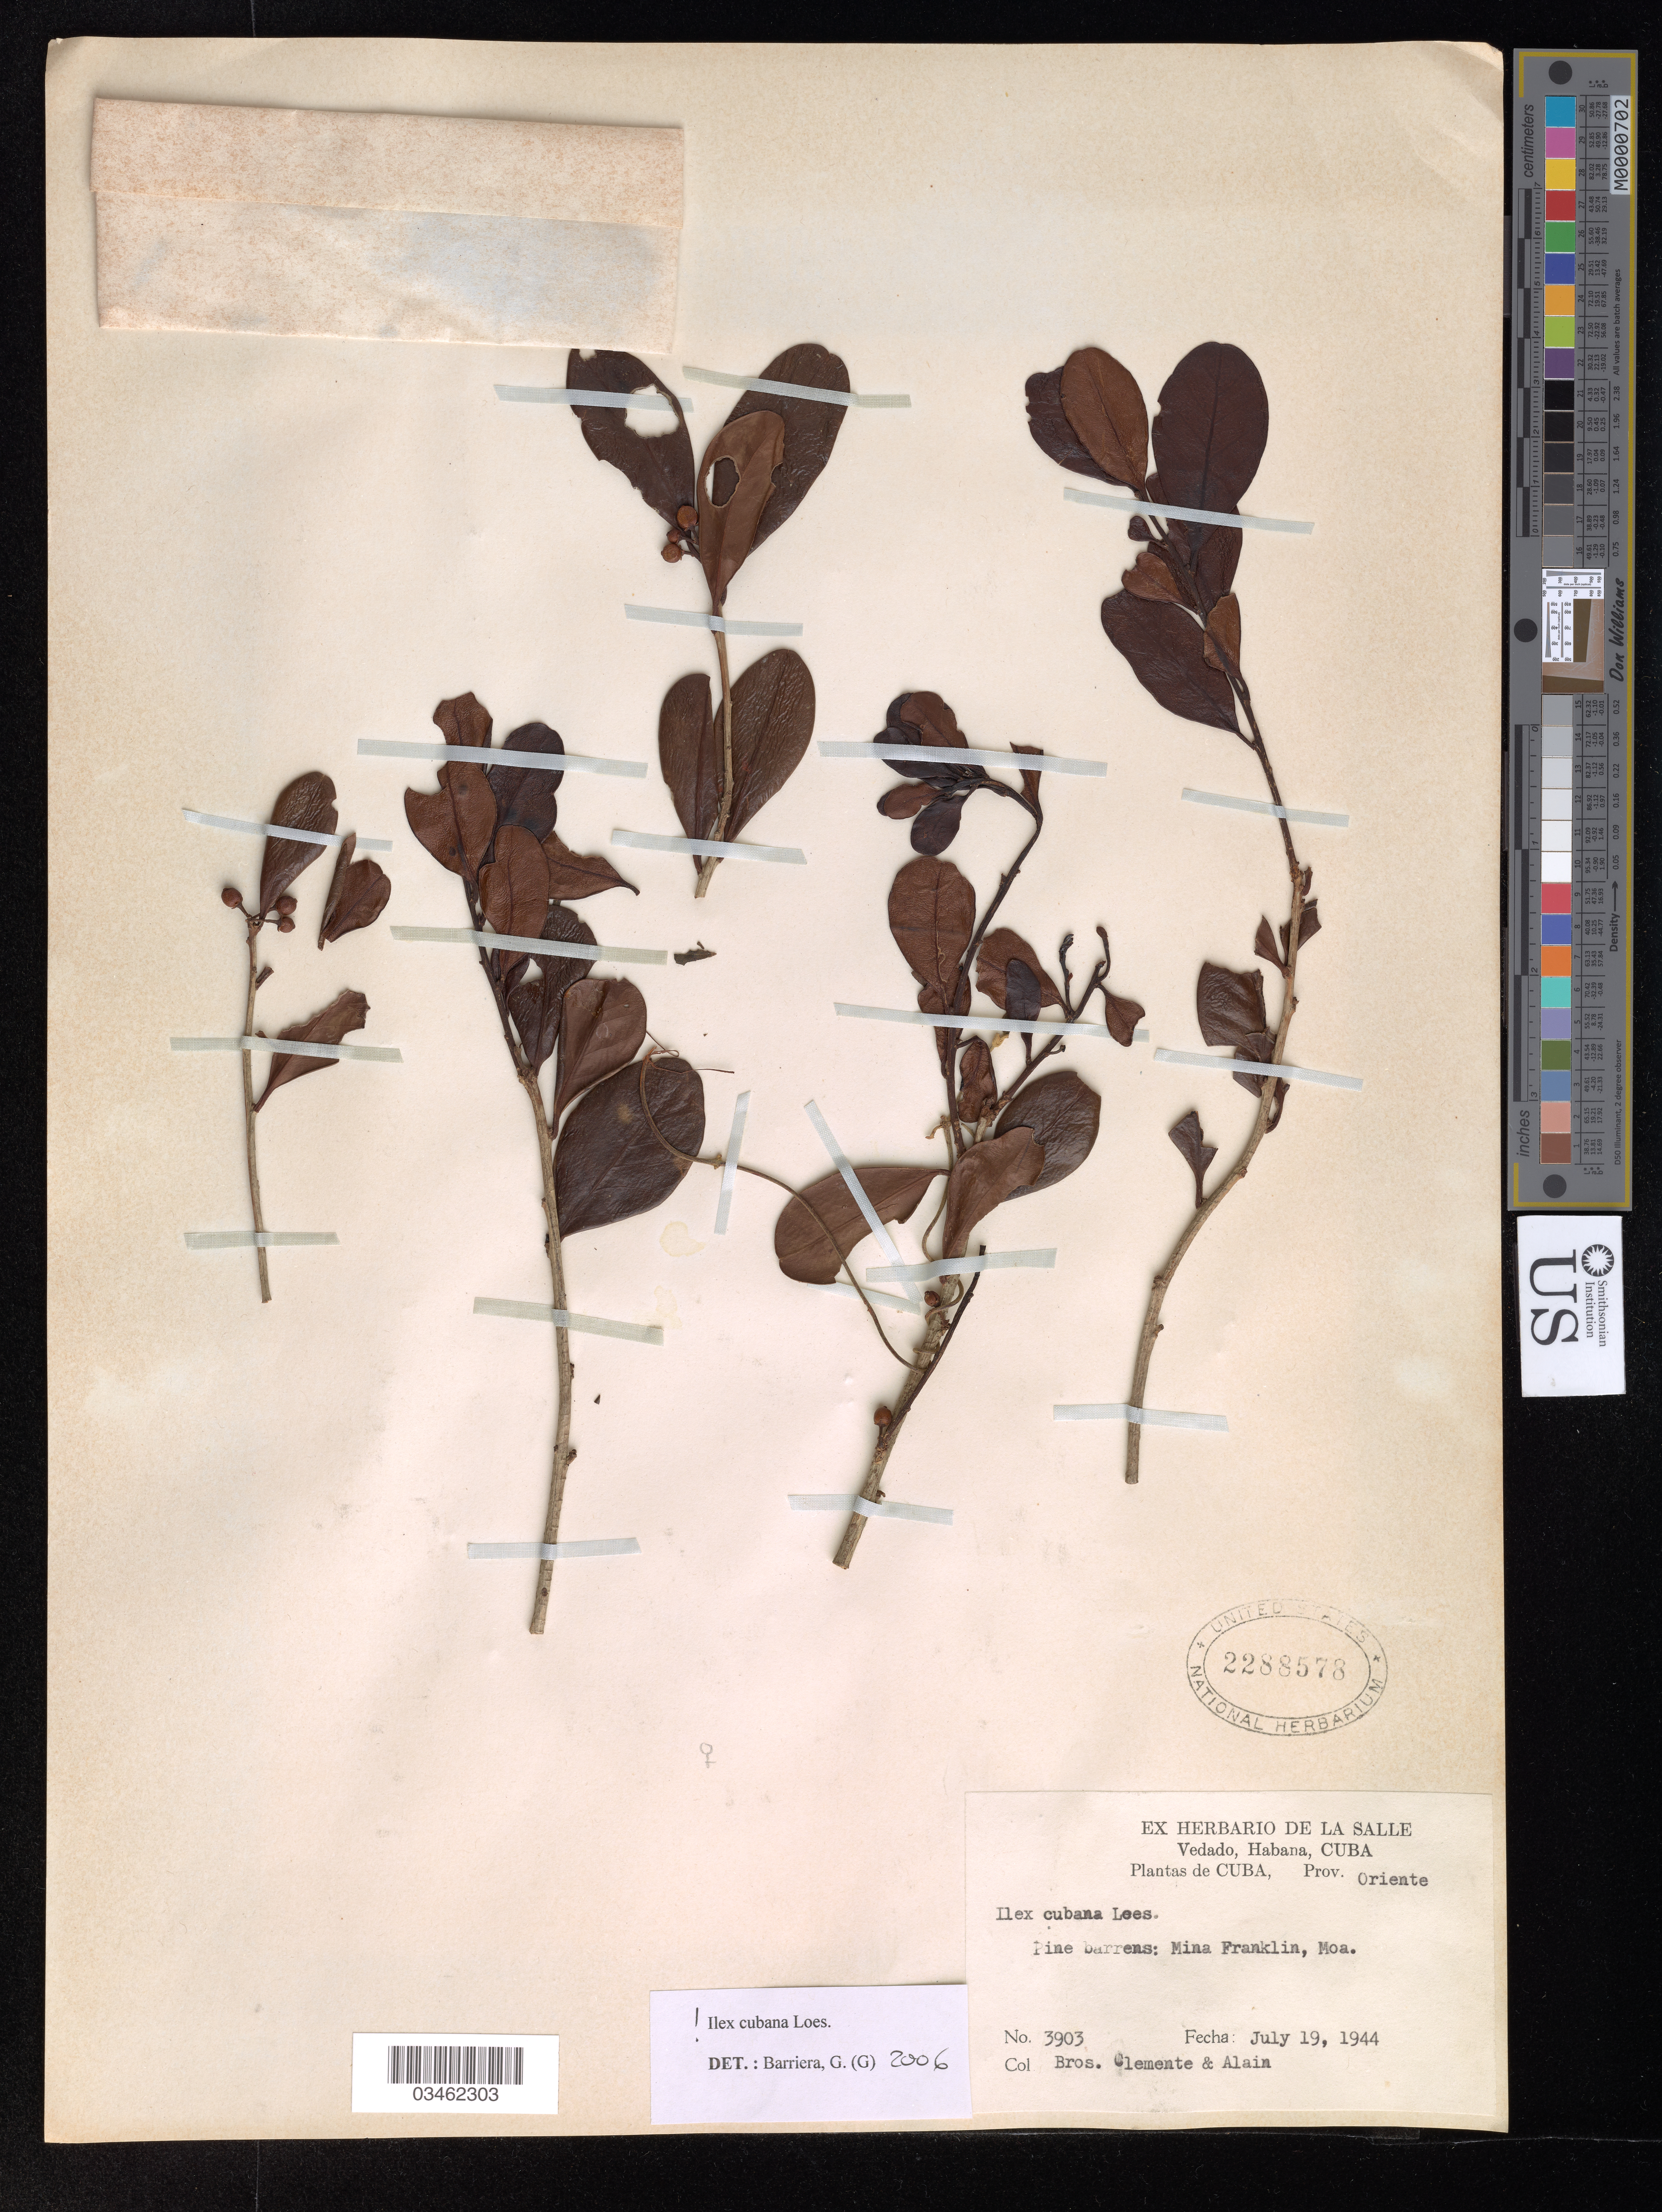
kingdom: Plantae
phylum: Tracheophyta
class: Magnoliopsida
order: Aquifoliales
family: Aquifoliaceae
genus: Ilex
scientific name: Ilex cubana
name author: Loes.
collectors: Bro. Clemente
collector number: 3903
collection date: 1944-07-19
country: Cuba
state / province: Oriente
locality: Pine barrens: Mina Franklin, Moa.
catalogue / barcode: US 2288578